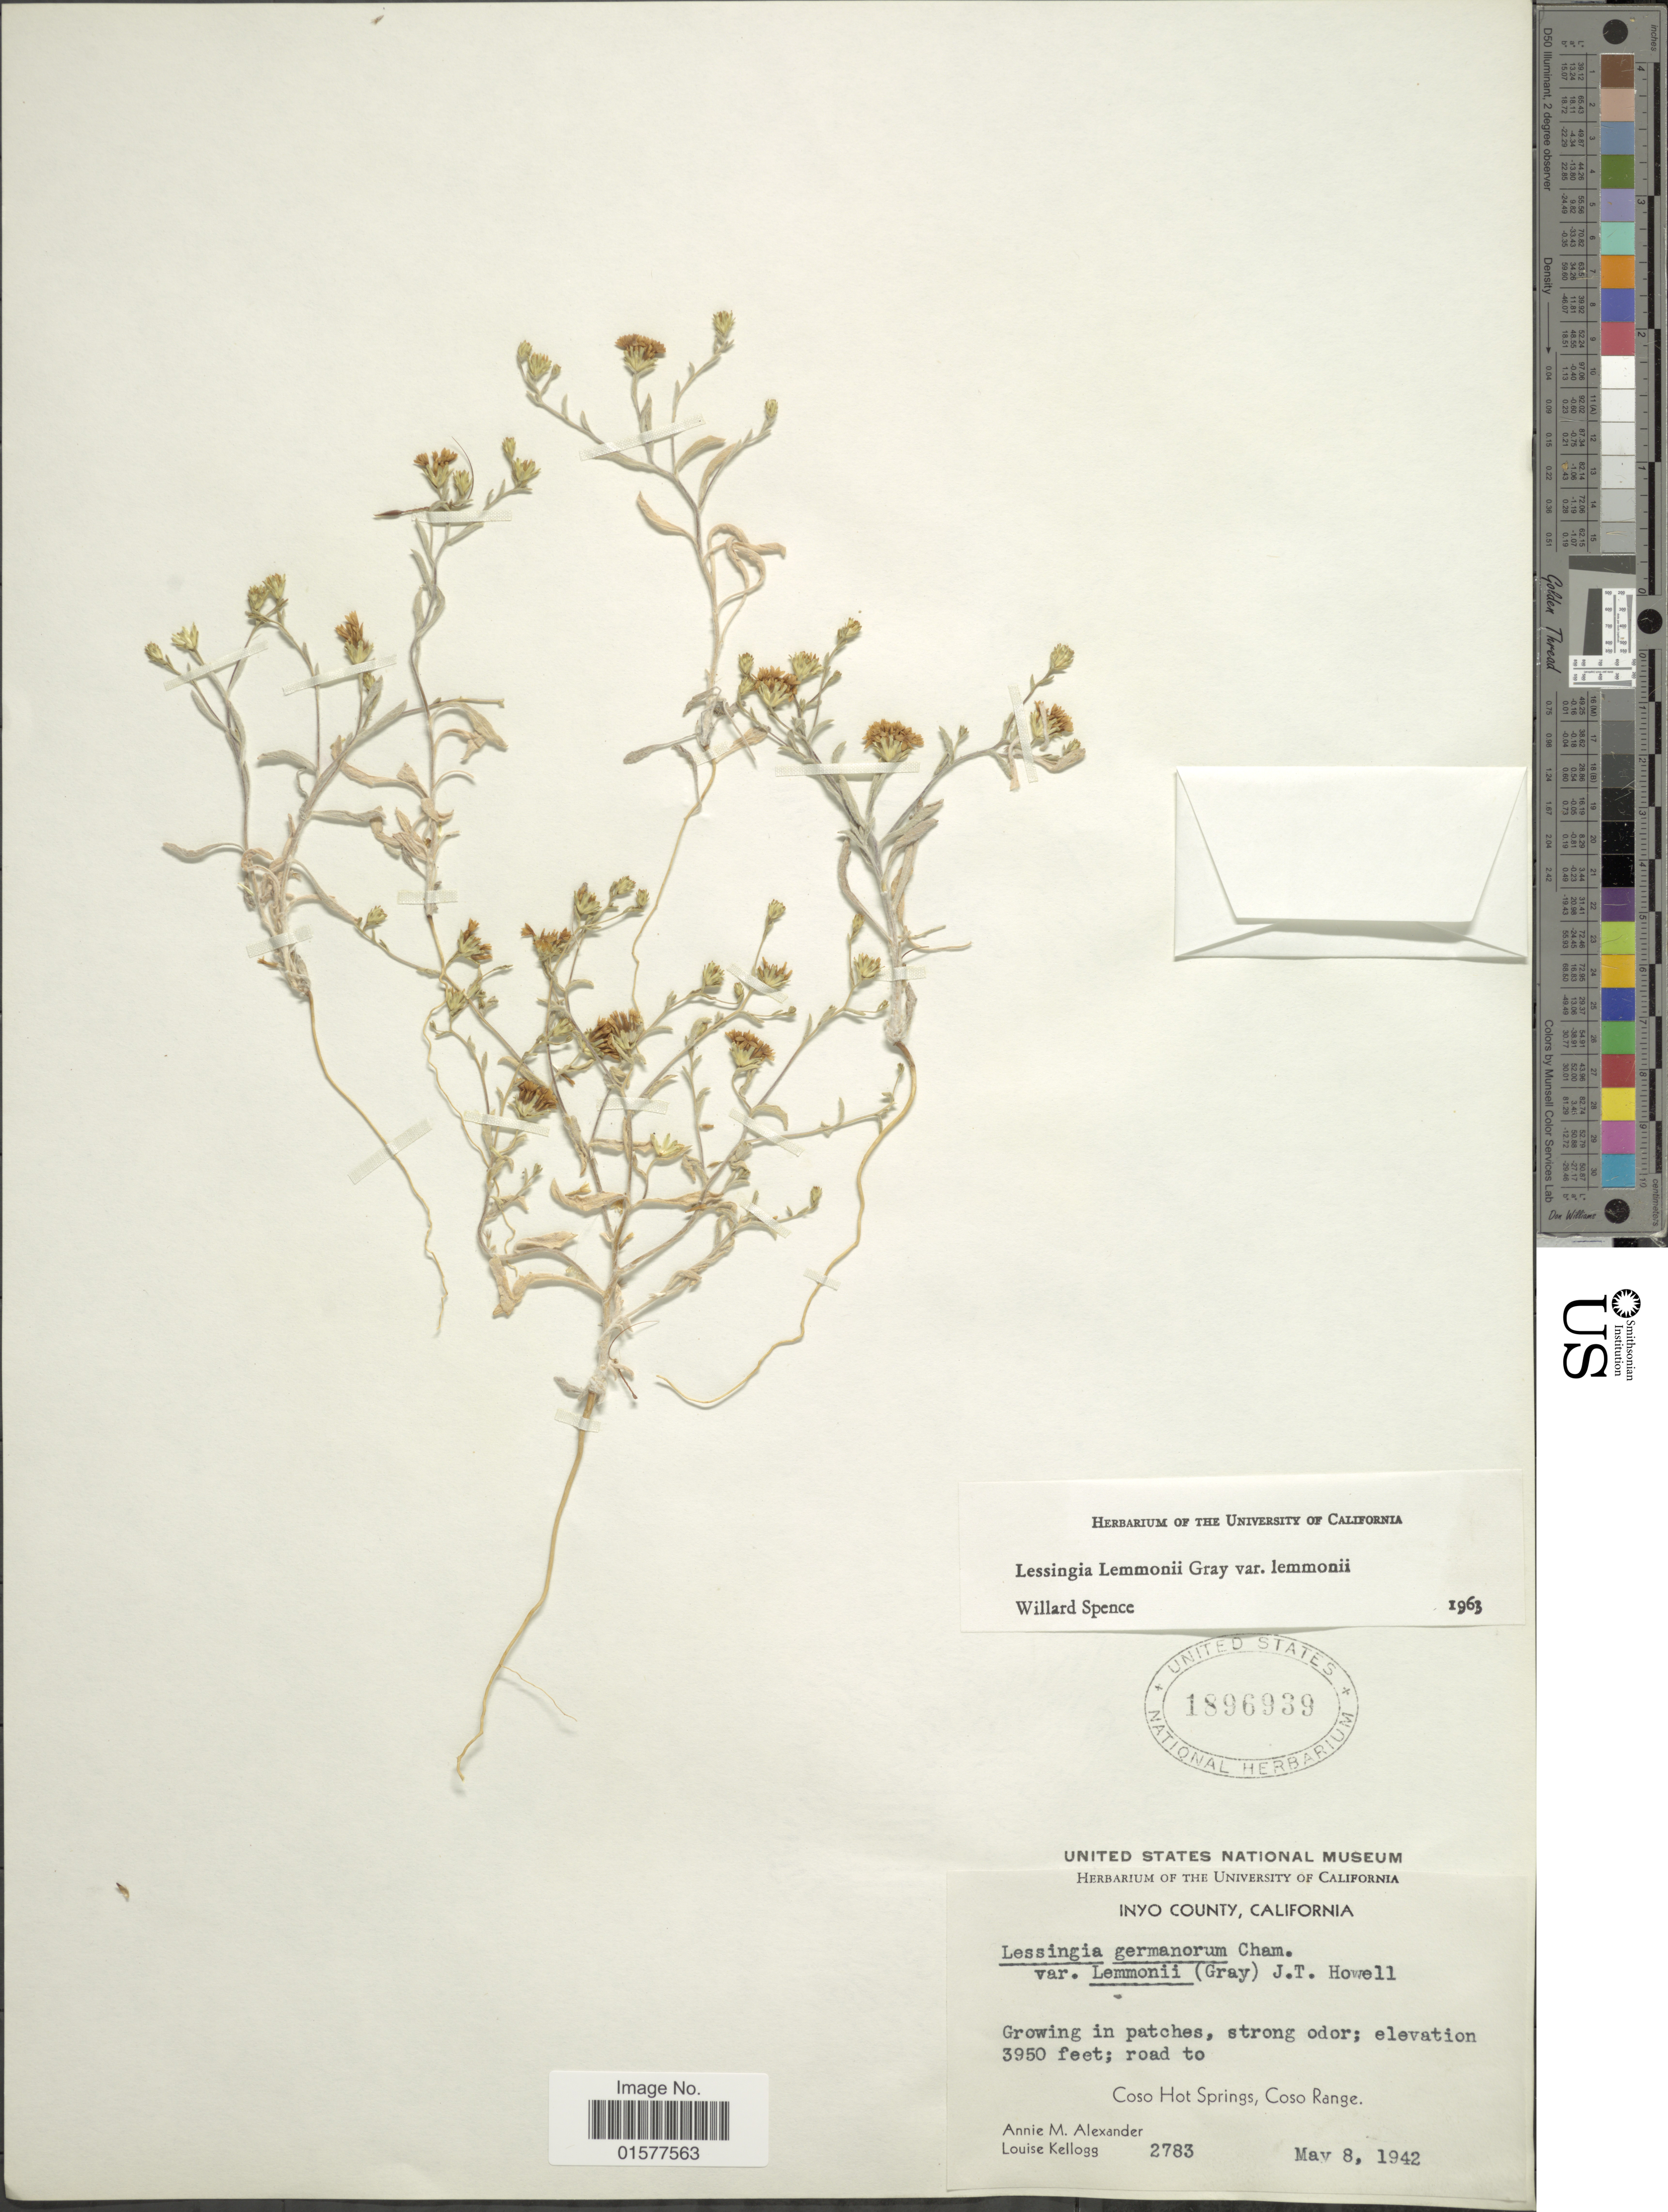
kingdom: Plantae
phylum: Tracheophyta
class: Magnoliopsida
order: Asterales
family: Asteraceae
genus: Lessingia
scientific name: Lessingia lemmonii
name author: A. Gray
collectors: A. M. Alexander & L. Kellogg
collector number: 2783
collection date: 1942-05-08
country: United States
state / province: California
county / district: Inyo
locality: Inyo County, Growing in patches, strong odor, Coso Hot Springs, Coso Range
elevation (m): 1204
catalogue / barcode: US 1896939